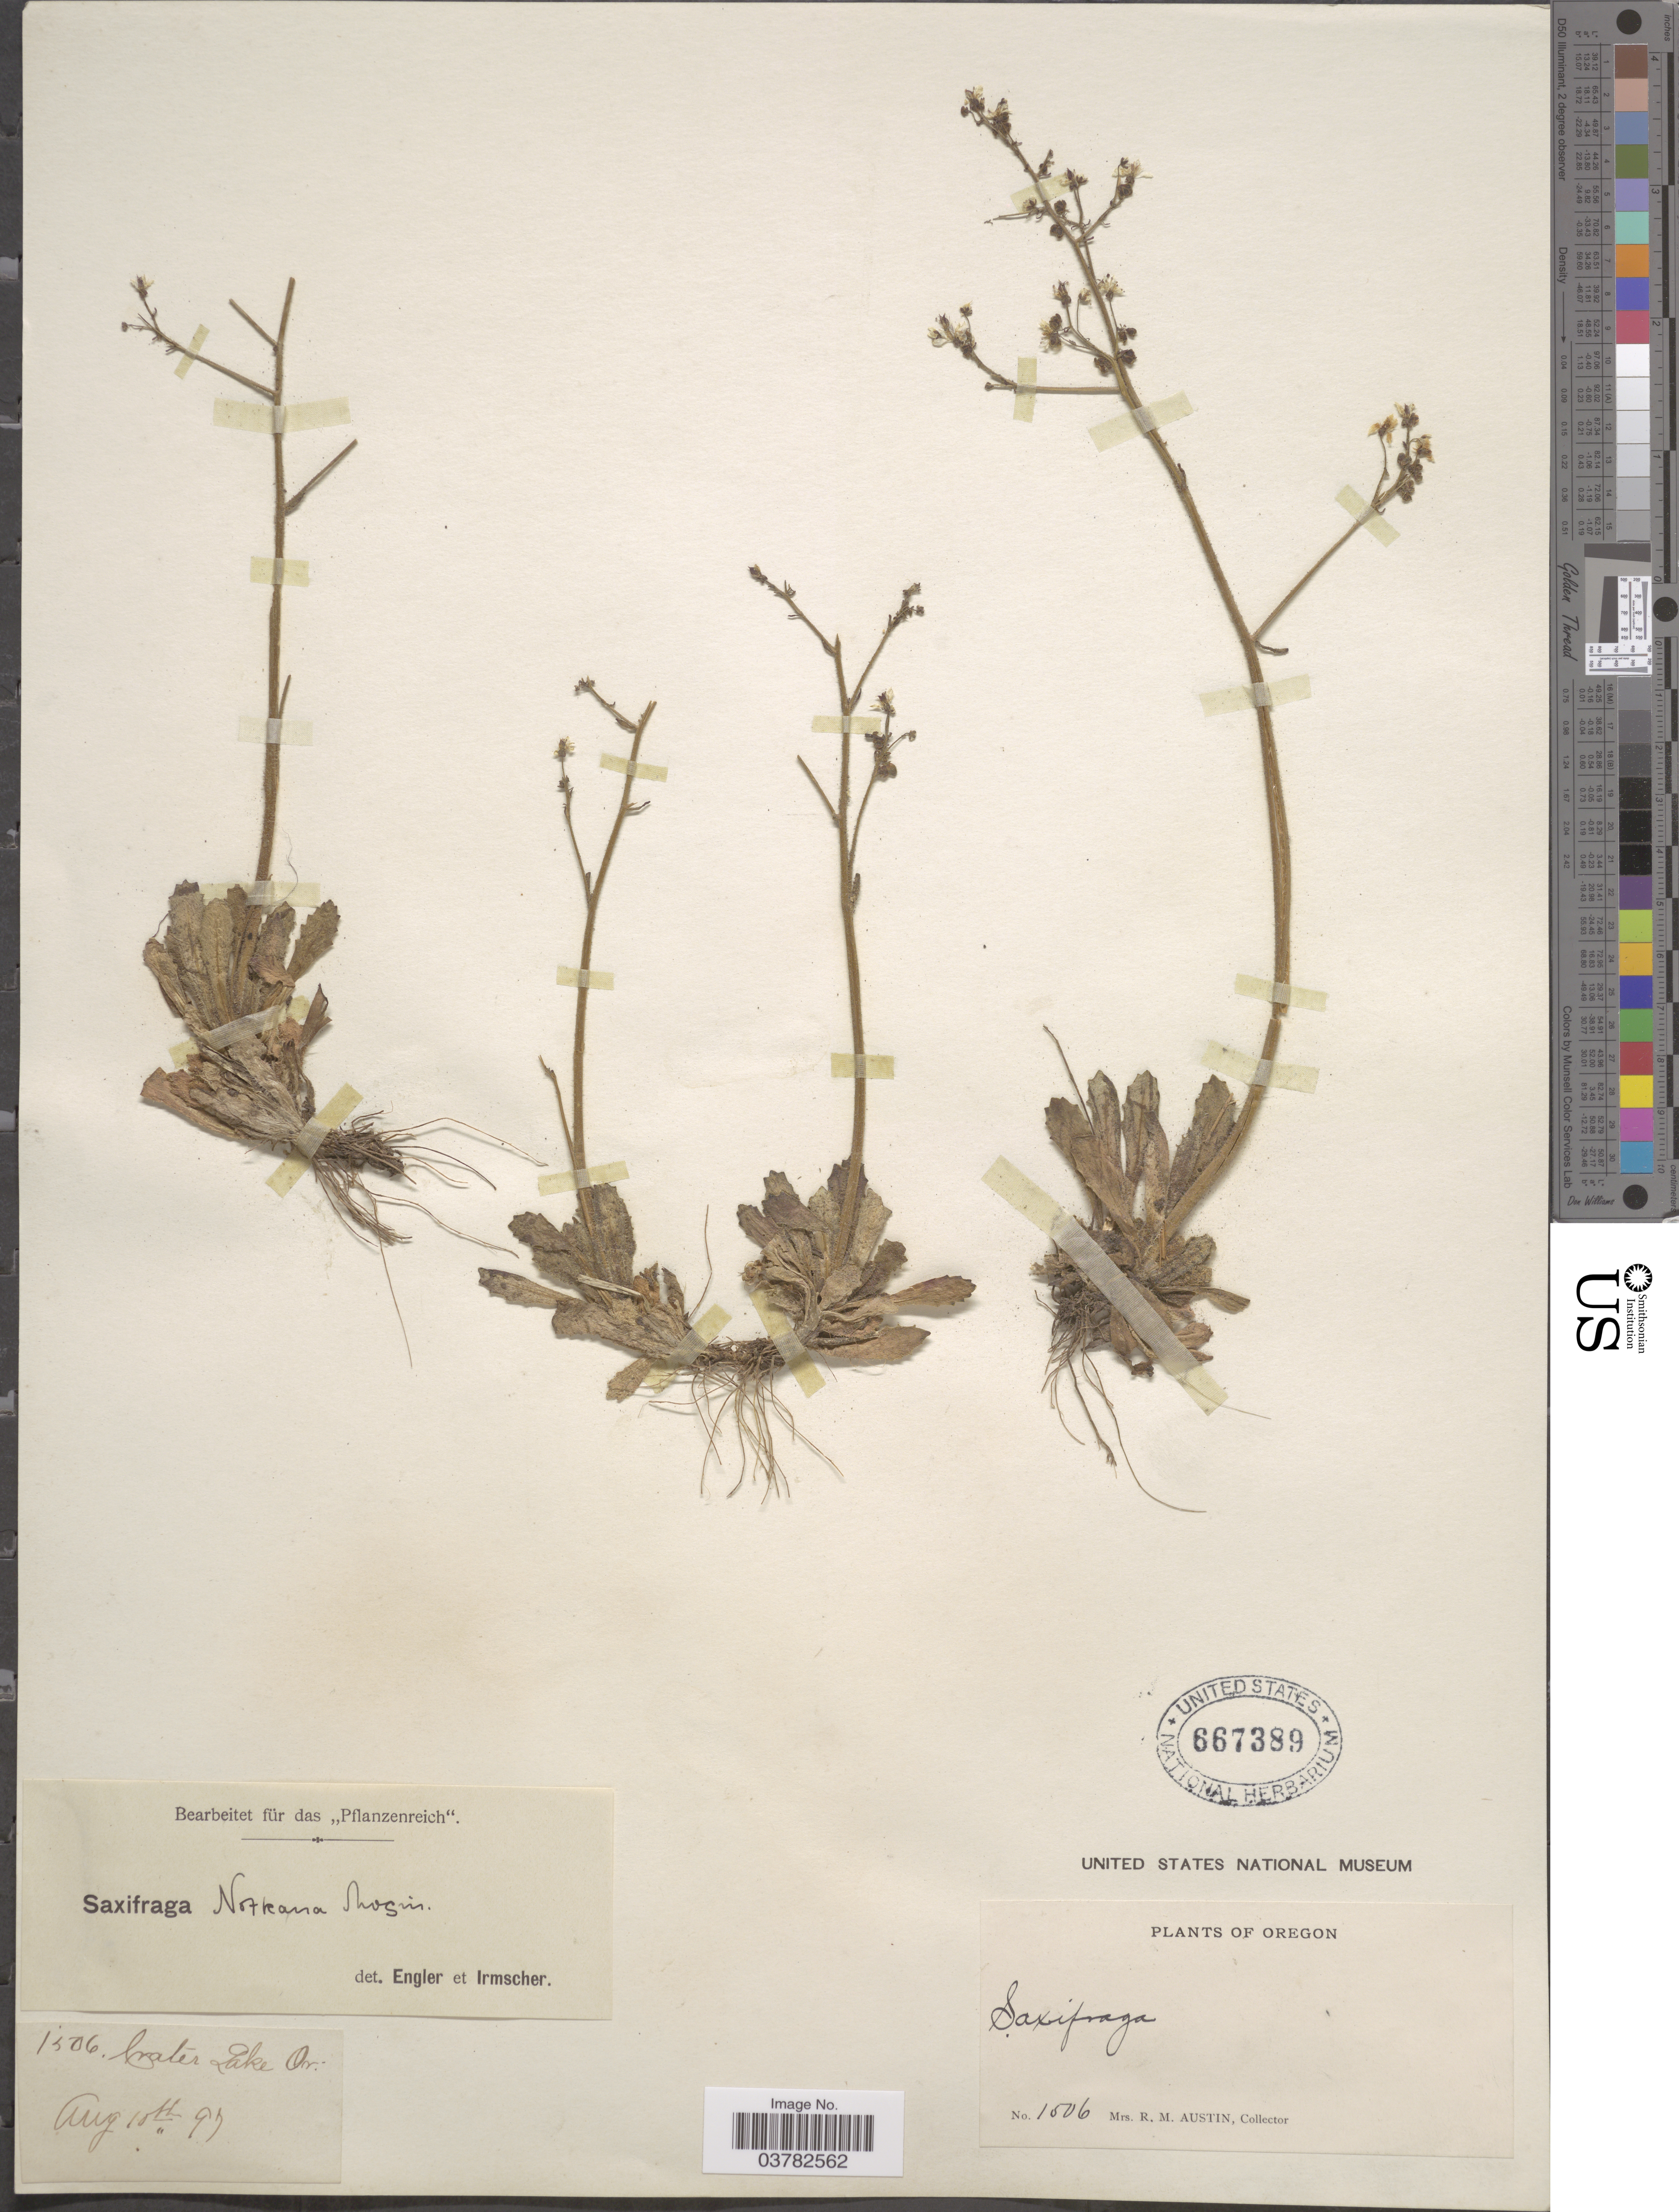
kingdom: Plantae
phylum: Tracheophyta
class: Magnoliopsida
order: Saxifragales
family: Saxifragaceae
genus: Micranthes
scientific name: Micranthes stellaris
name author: (L.) Galasso et al.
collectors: R. Austin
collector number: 1506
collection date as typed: Transcribed d/m/y: 10/8/97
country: United States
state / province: Oregon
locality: Crater Lake.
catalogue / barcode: US 667389